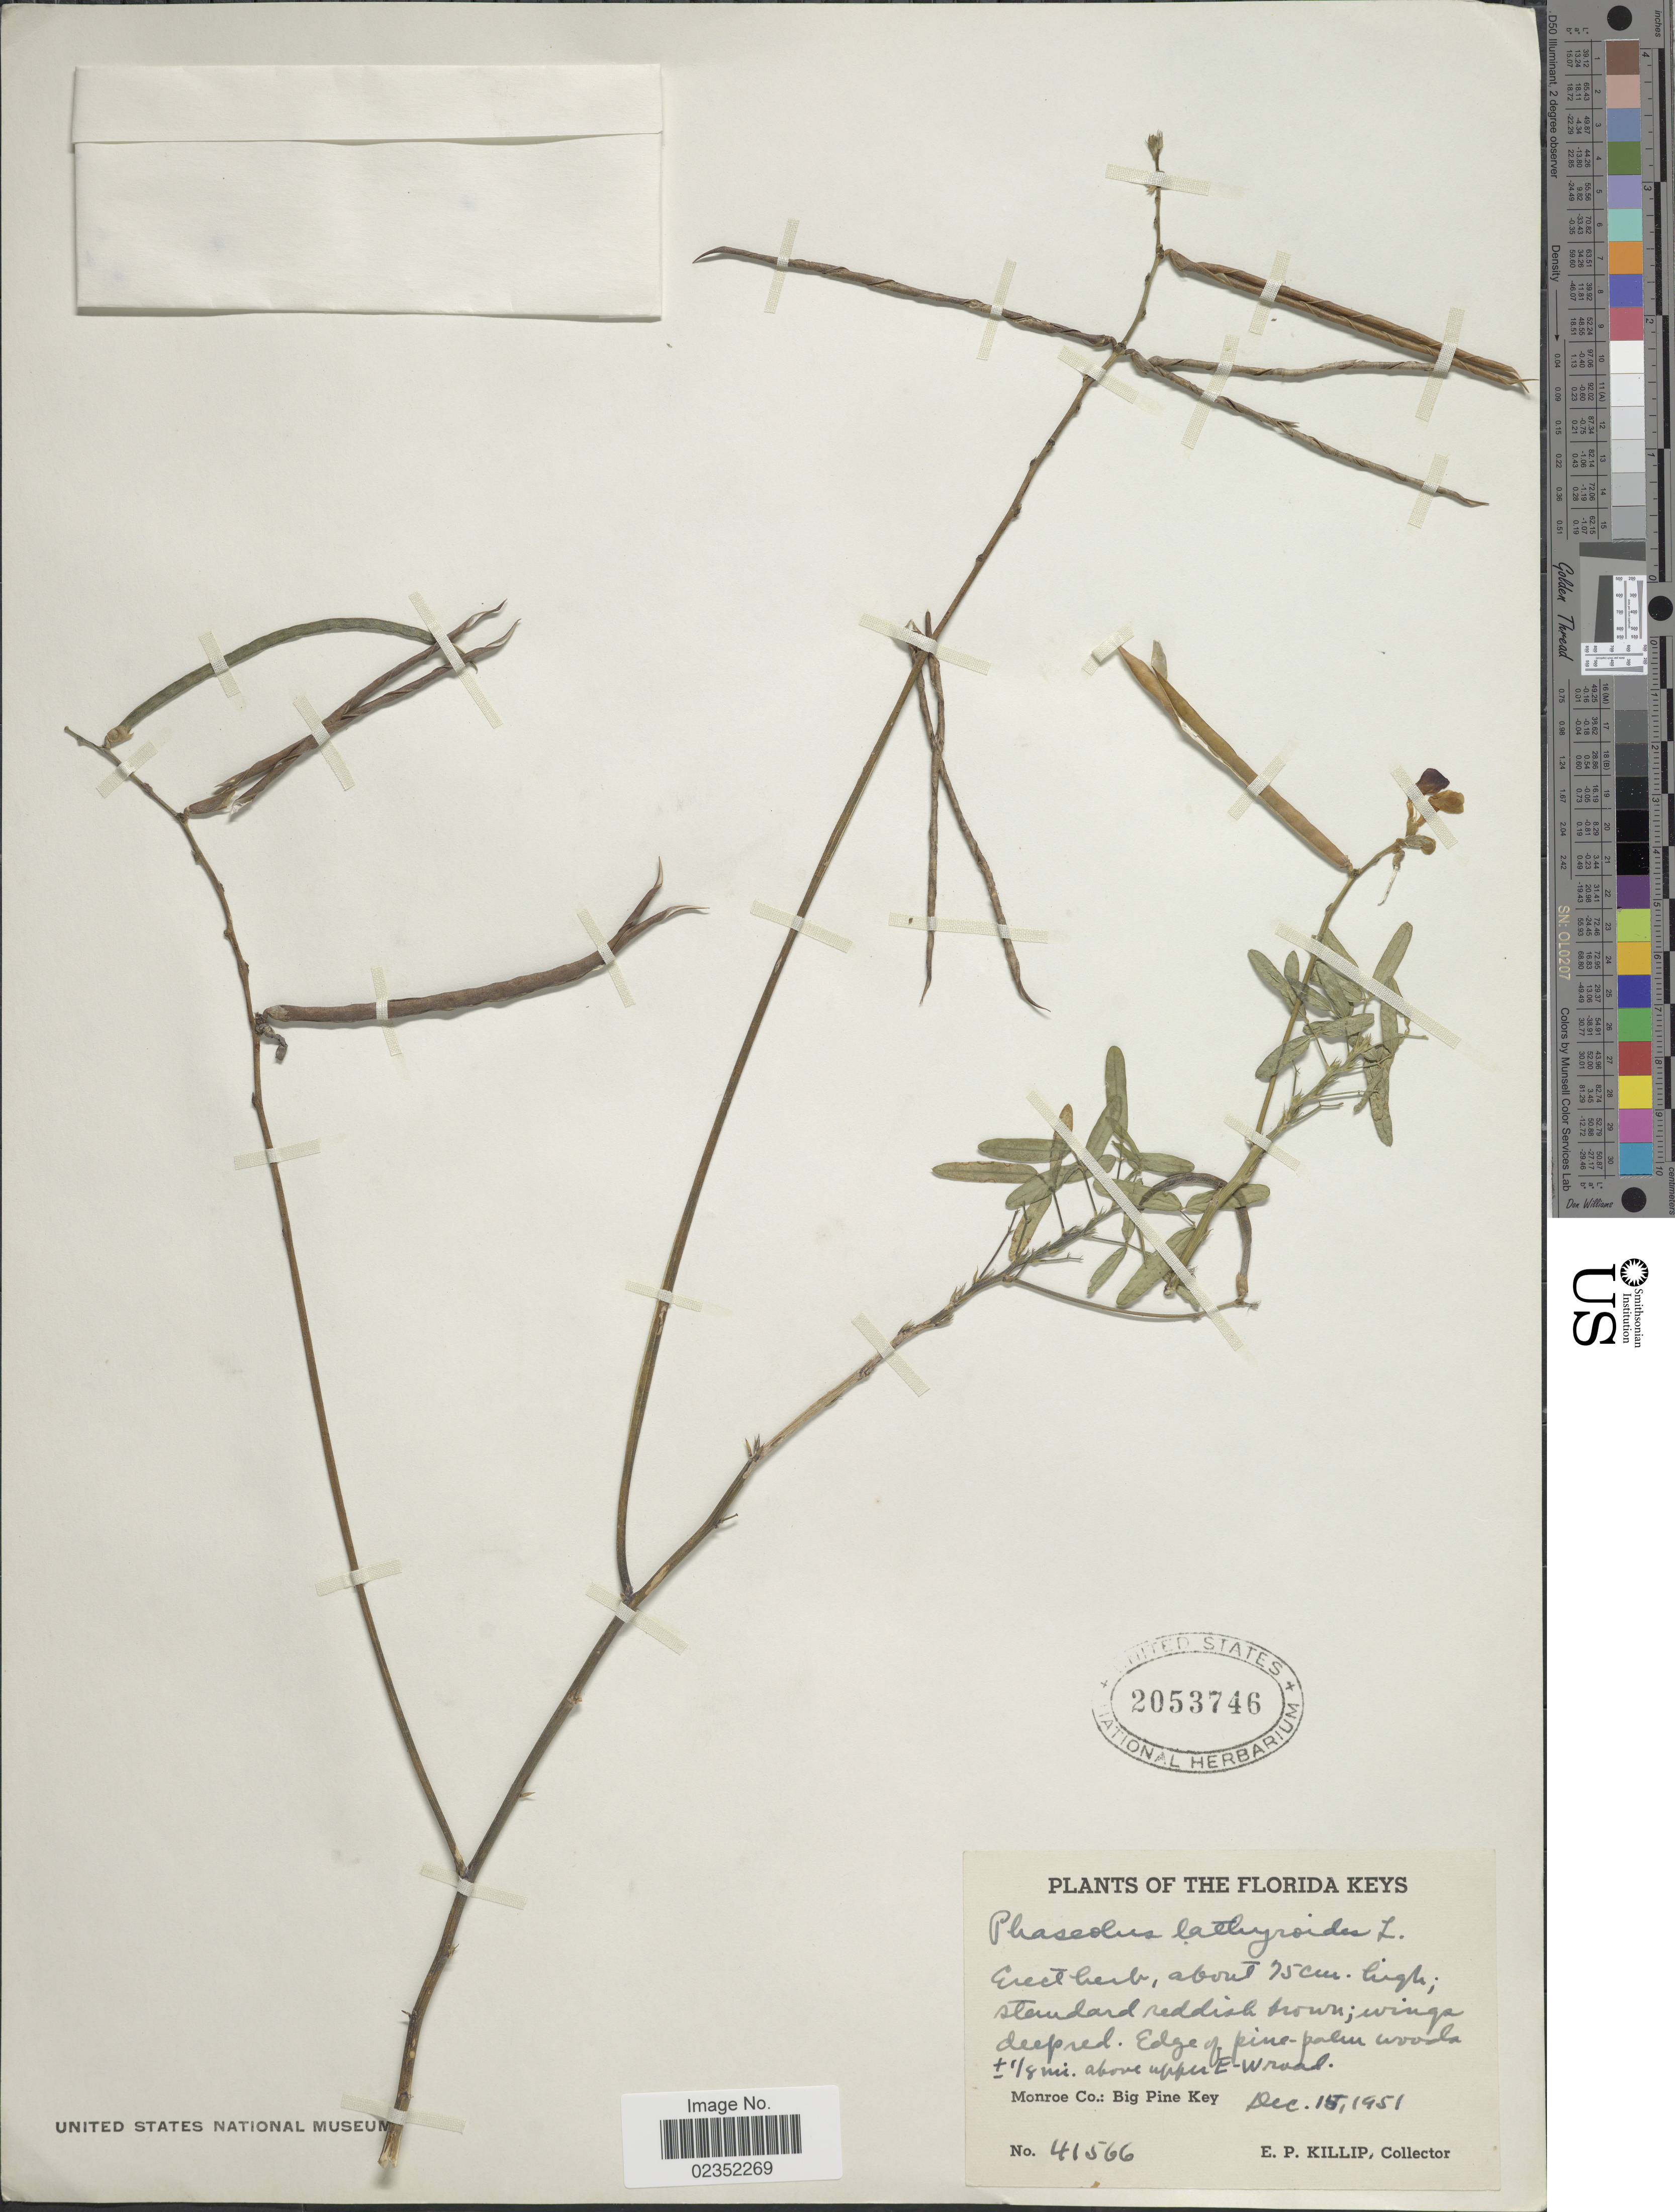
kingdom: Plantae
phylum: Tracheophyta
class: Magnoliopsida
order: Fabales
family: Fabaceae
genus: Macroptilium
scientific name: Macroptilium lathyroides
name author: (L.) Urb.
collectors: E. P. Killip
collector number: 41566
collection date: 1951-12-15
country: United States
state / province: Florida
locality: Florida Keys. Edge of pine-palm woods ± 1/8 mi. above upper E-W road. Monroe Co.: Big Pine Key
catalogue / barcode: US 2053746